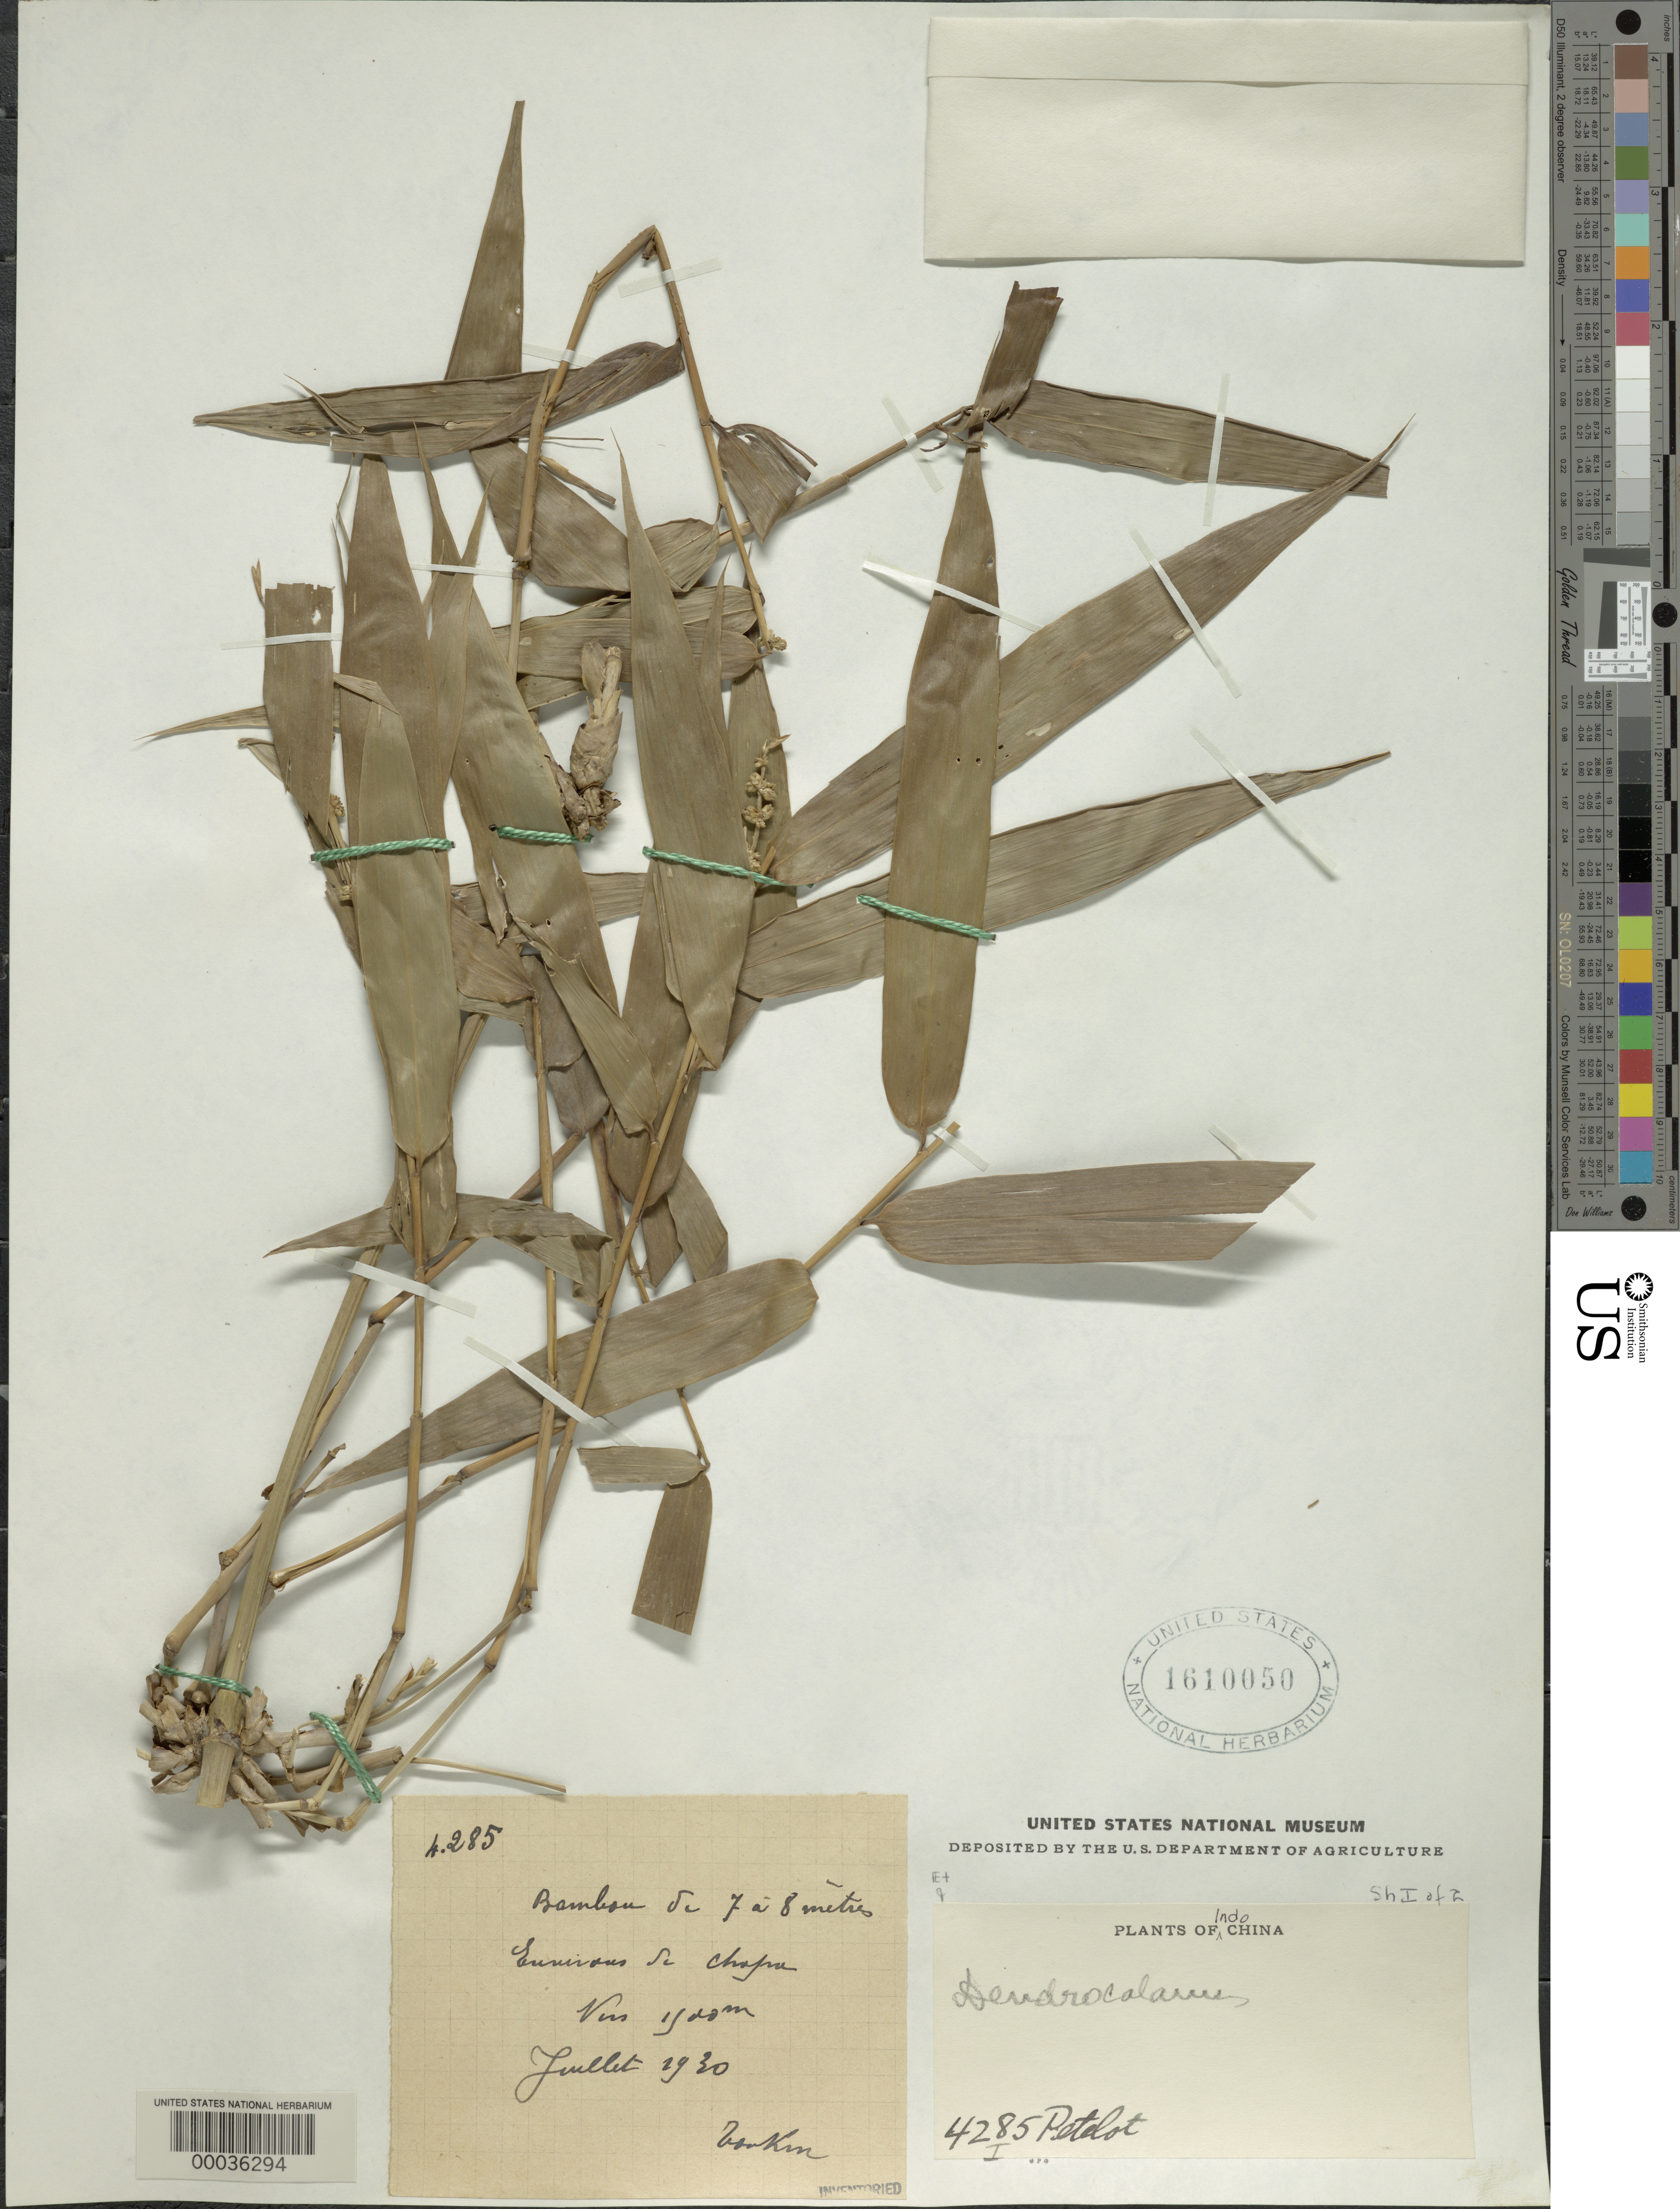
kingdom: Plantae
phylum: Tracheophyta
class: Liliopsida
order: Poales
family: Poaceae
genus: Dinochloa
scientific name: Dinochloa sp.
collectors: P. A. Pételot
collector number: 4285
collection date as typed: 29 Jul 1930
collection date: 1930-07-29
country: Vietnam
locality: Tonkin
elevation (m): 1100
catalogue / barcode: US 1610050